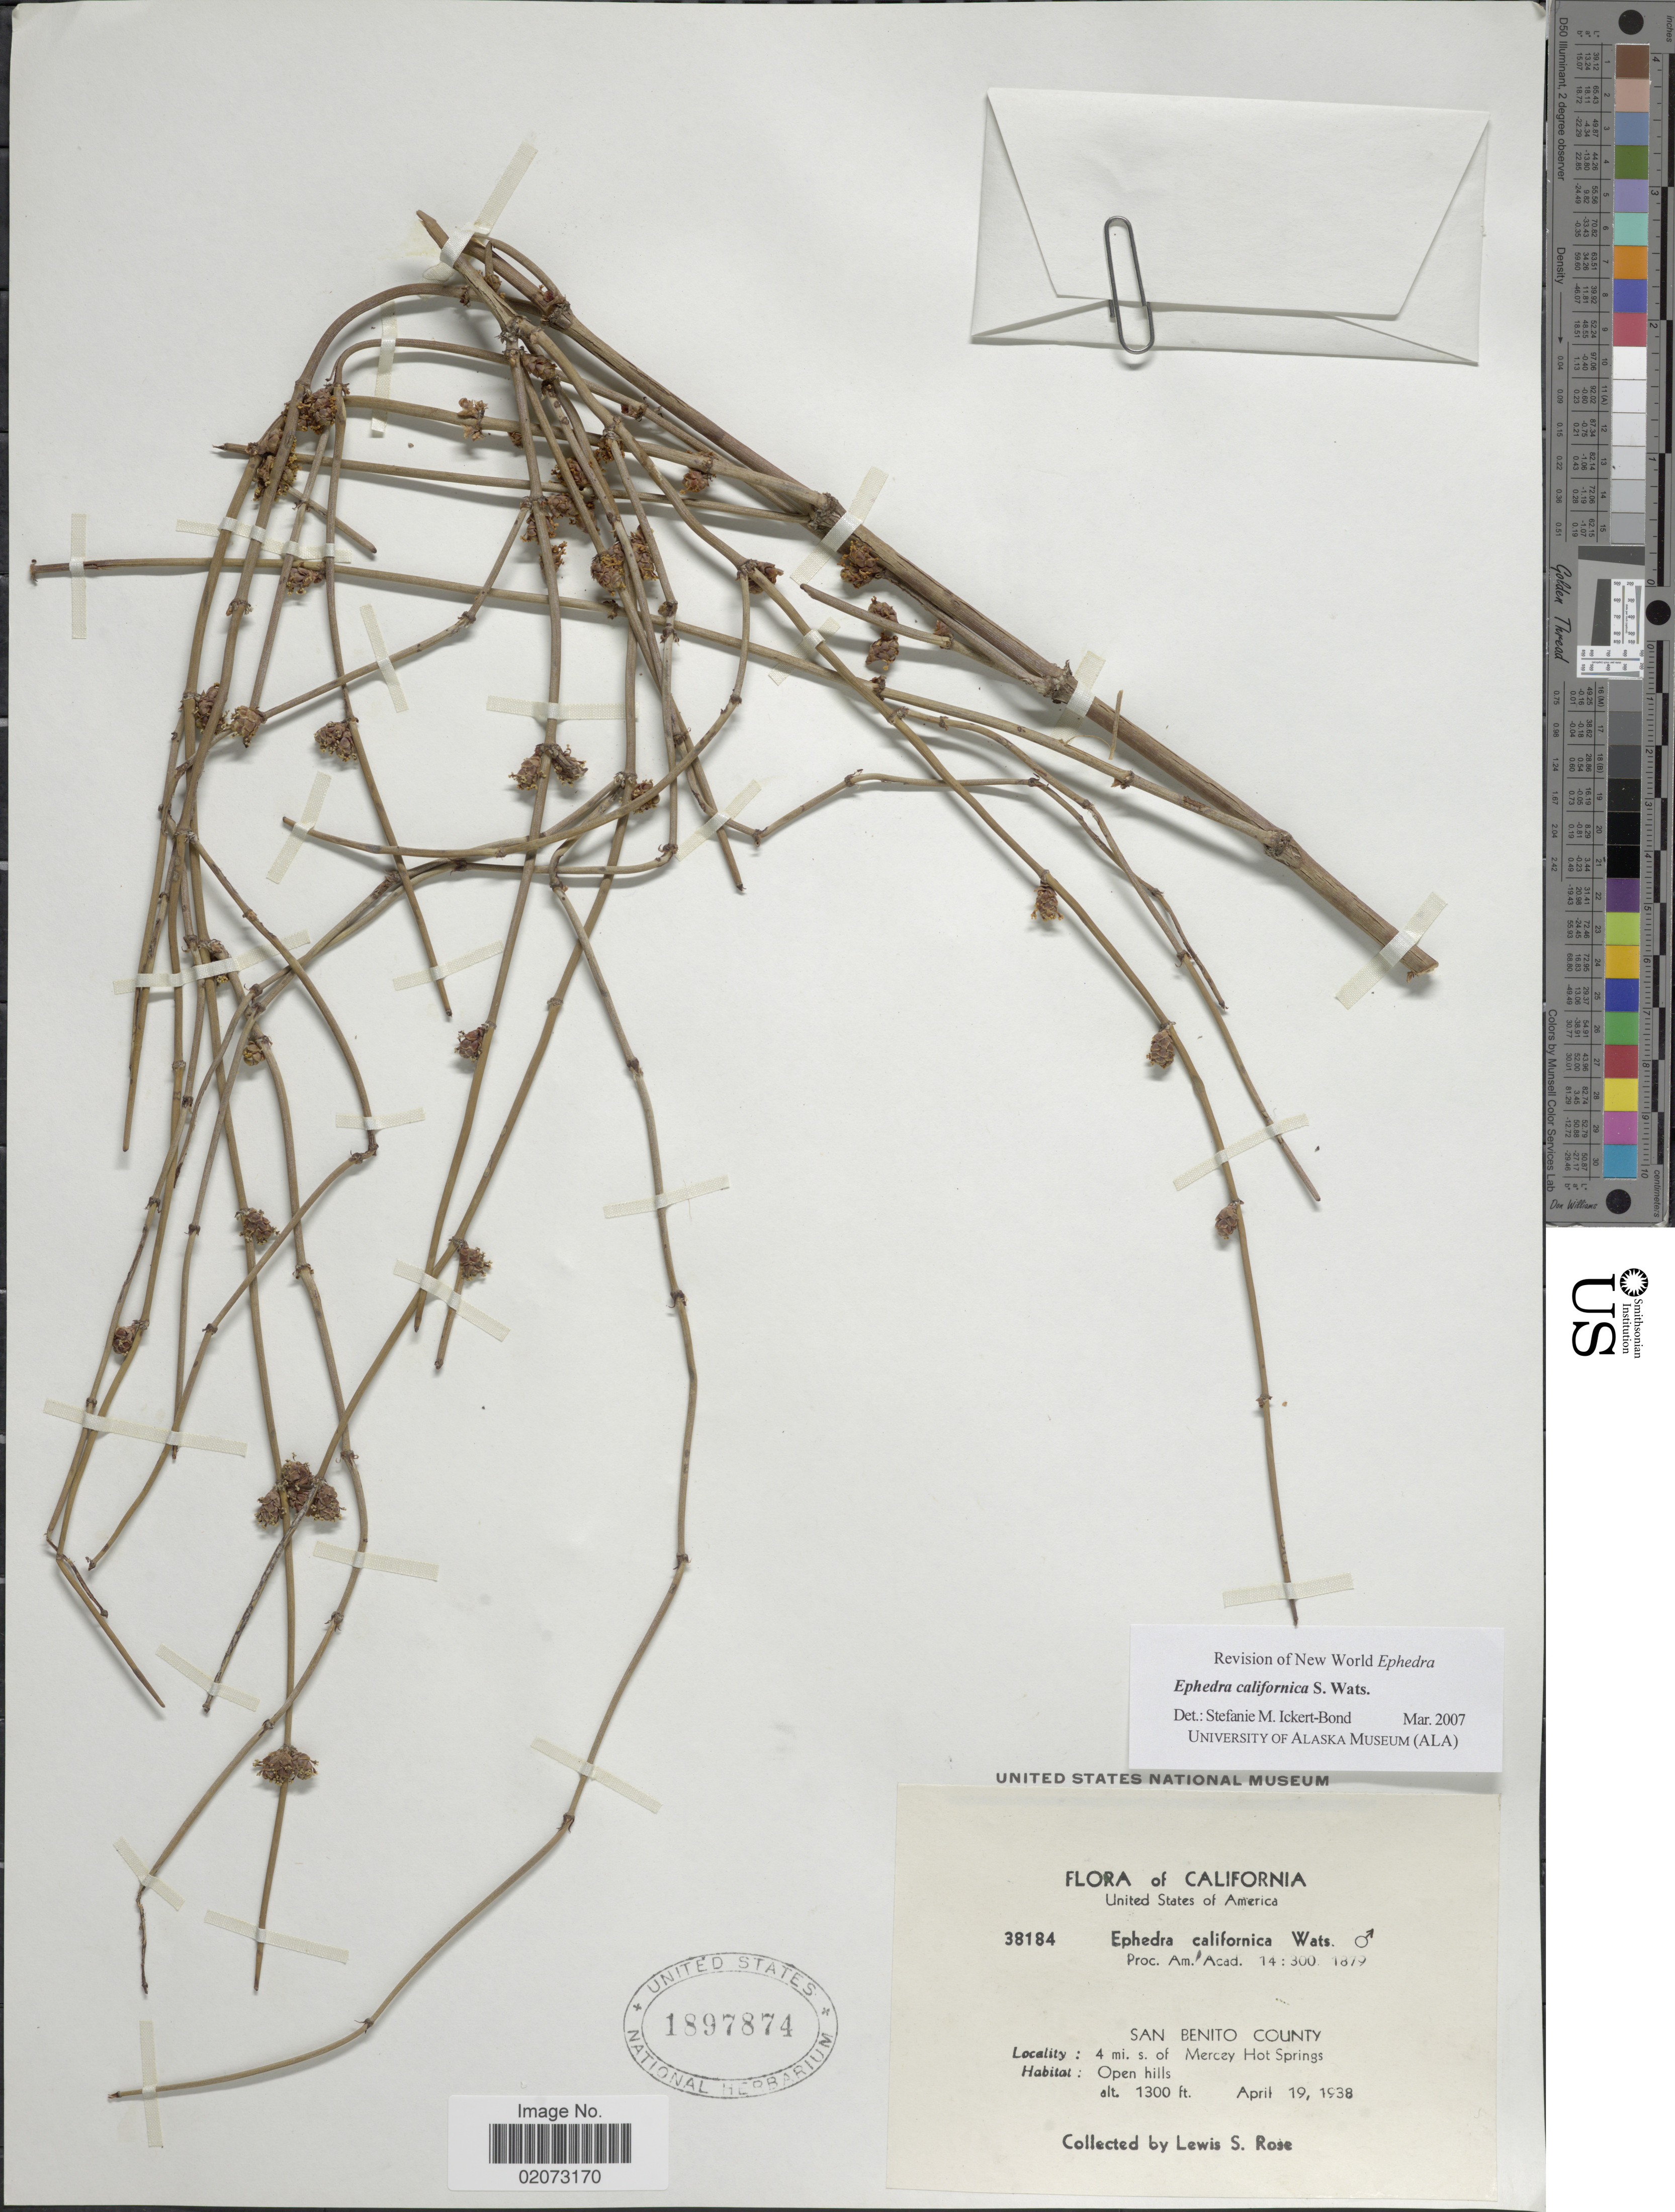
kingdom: Plantae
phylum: Tracheophyta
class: Gnetopsida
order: Ephedrales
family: Ephedraceae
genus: Ephedra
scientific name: Ephedra californica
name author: S. Watson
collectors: L. S. Rose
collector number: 13184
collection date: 1938-04-19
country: United States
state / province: California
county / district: San Benito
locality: San Benito County. 4 mi. s. of Mercey Hot Springs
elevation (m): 396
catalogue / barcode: US 1897874